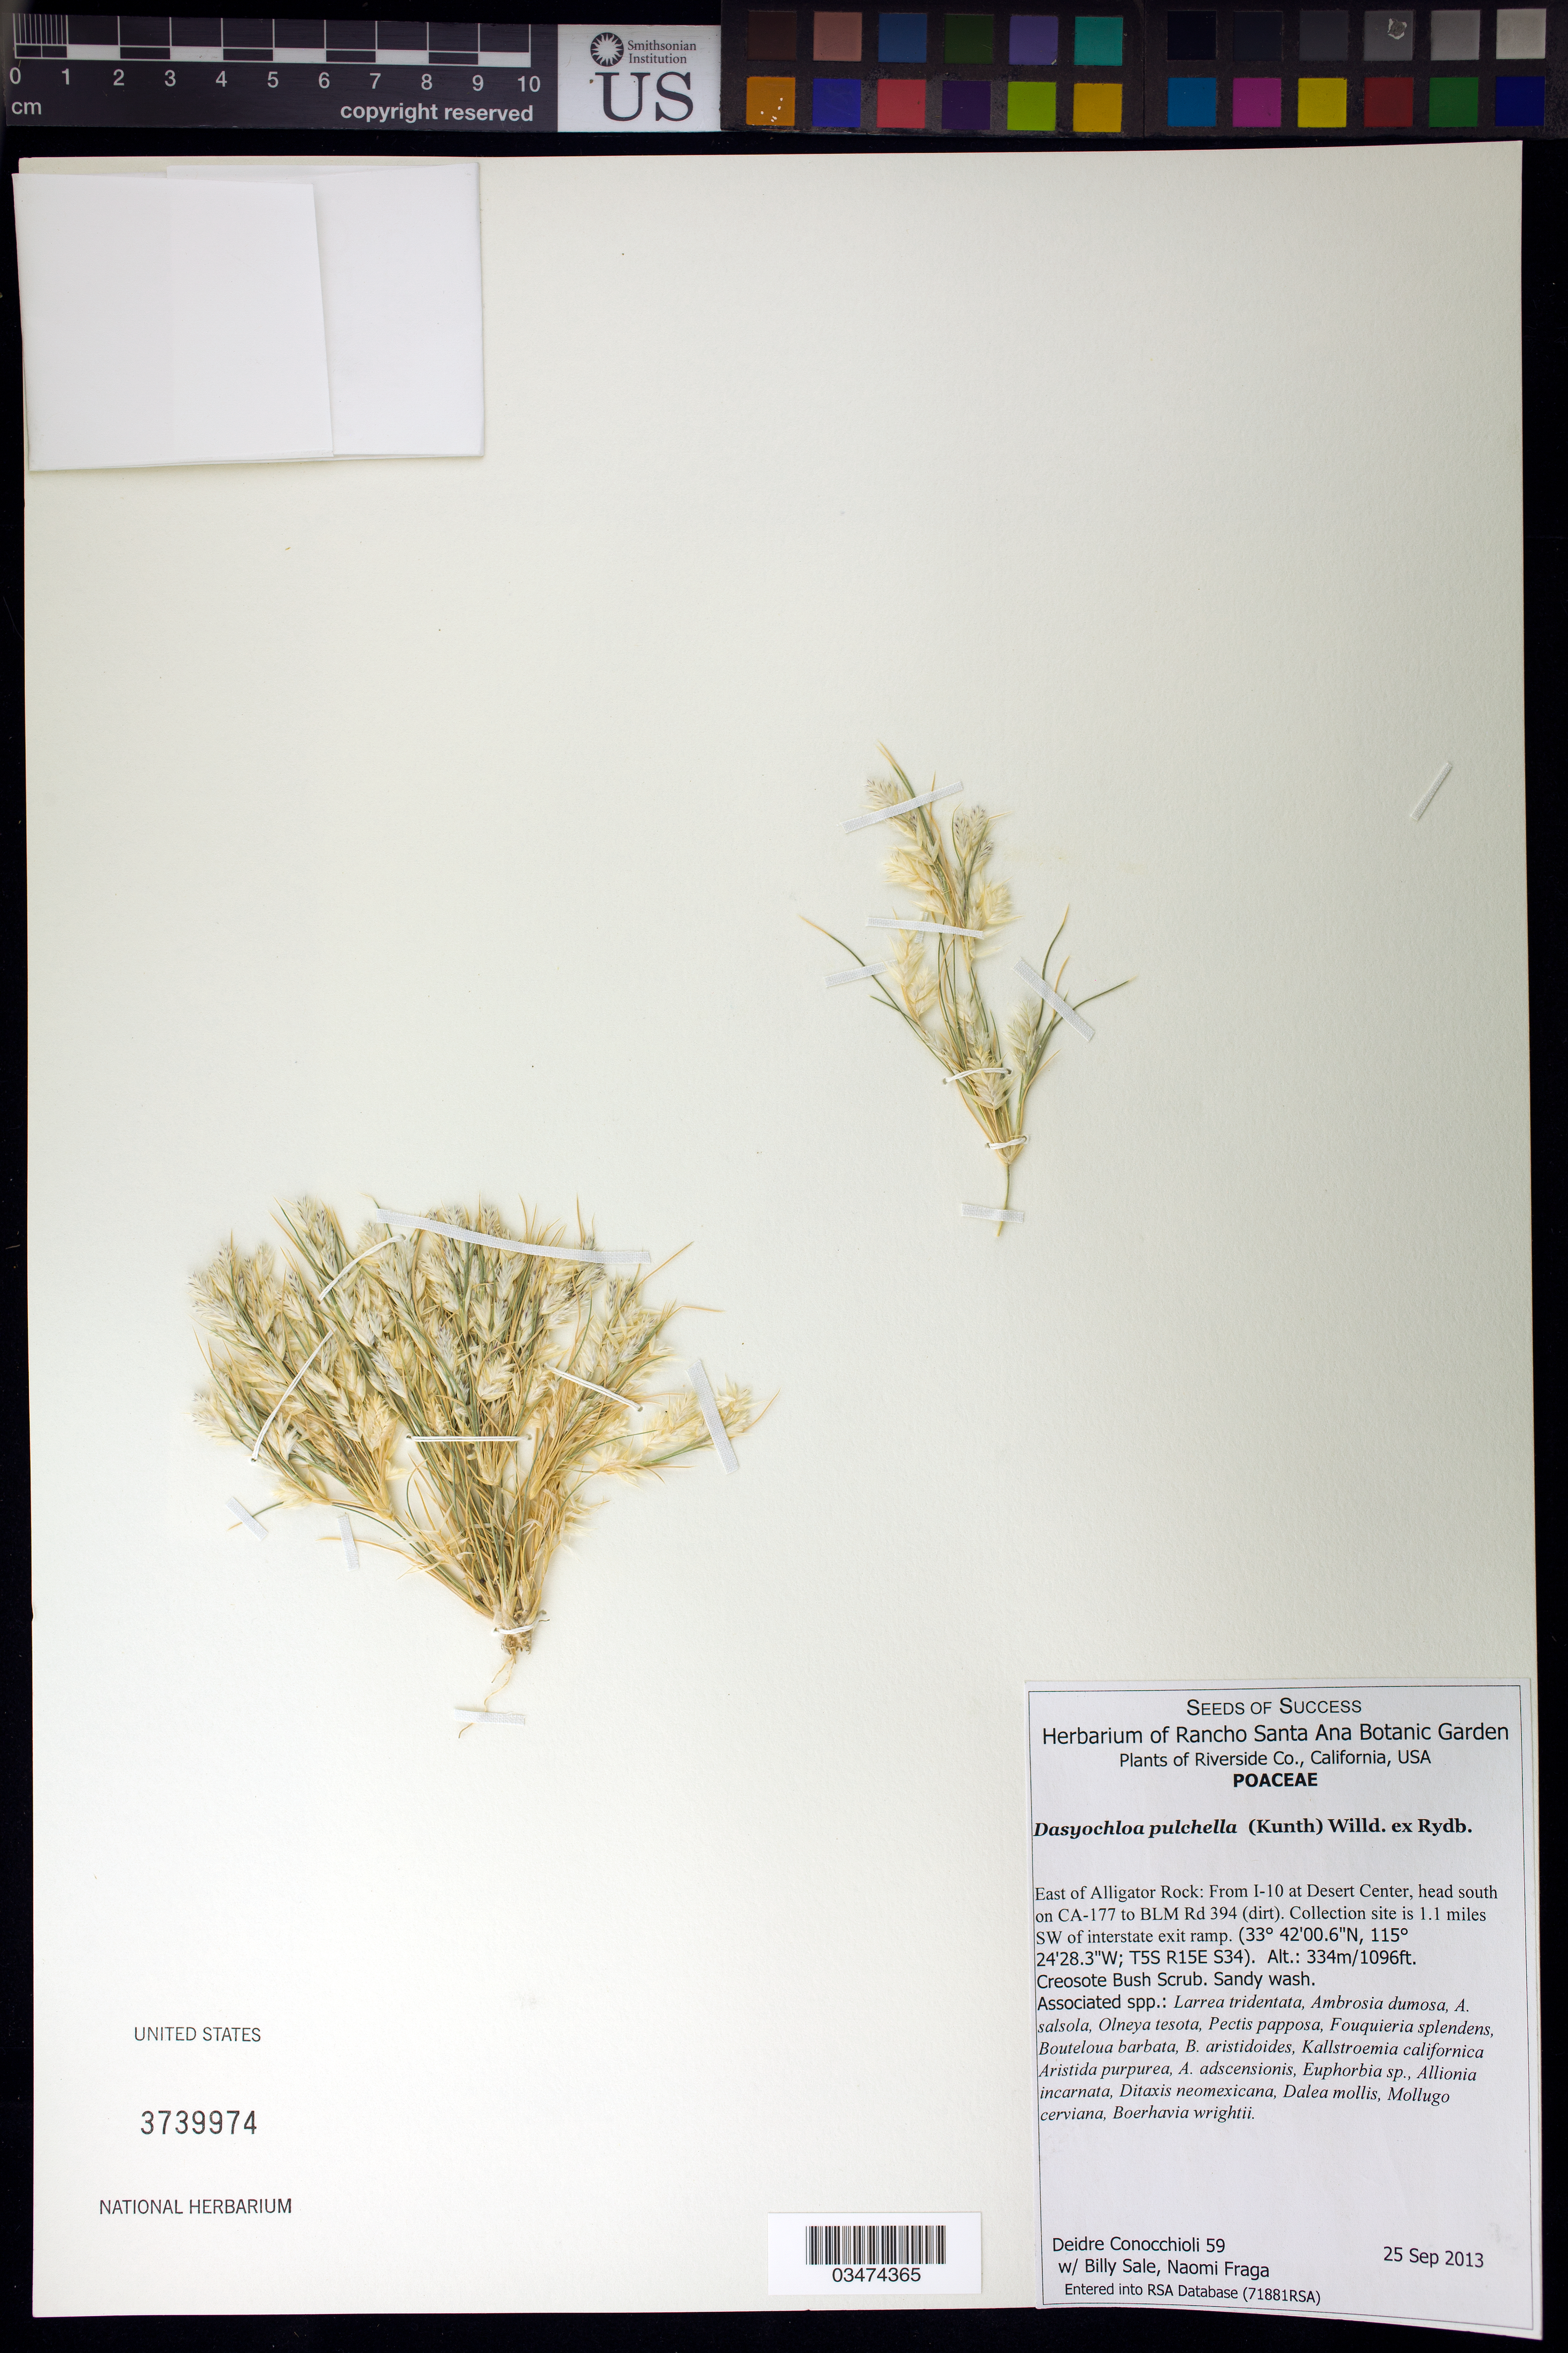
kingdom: Plantae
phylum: Tracheophyta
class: Liliopsida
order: Poales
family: Poaceae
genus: Dasyochloa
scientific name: Dasyochloa pulchella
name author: (Kunth) Willd. ex Rydb.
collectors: D. Conocchioli, B. Sale & N. Fraga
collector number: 59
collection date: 2013-09-25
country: United States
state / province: California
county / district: Riverside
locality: E of Alligator Rock, south on CA-177 to BLM Rd 394, 1.1 miles SW of interstate exit ramp.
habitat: Creosote Bush Scrub. Sandy wash.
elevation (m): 334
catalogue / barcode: US 3739974